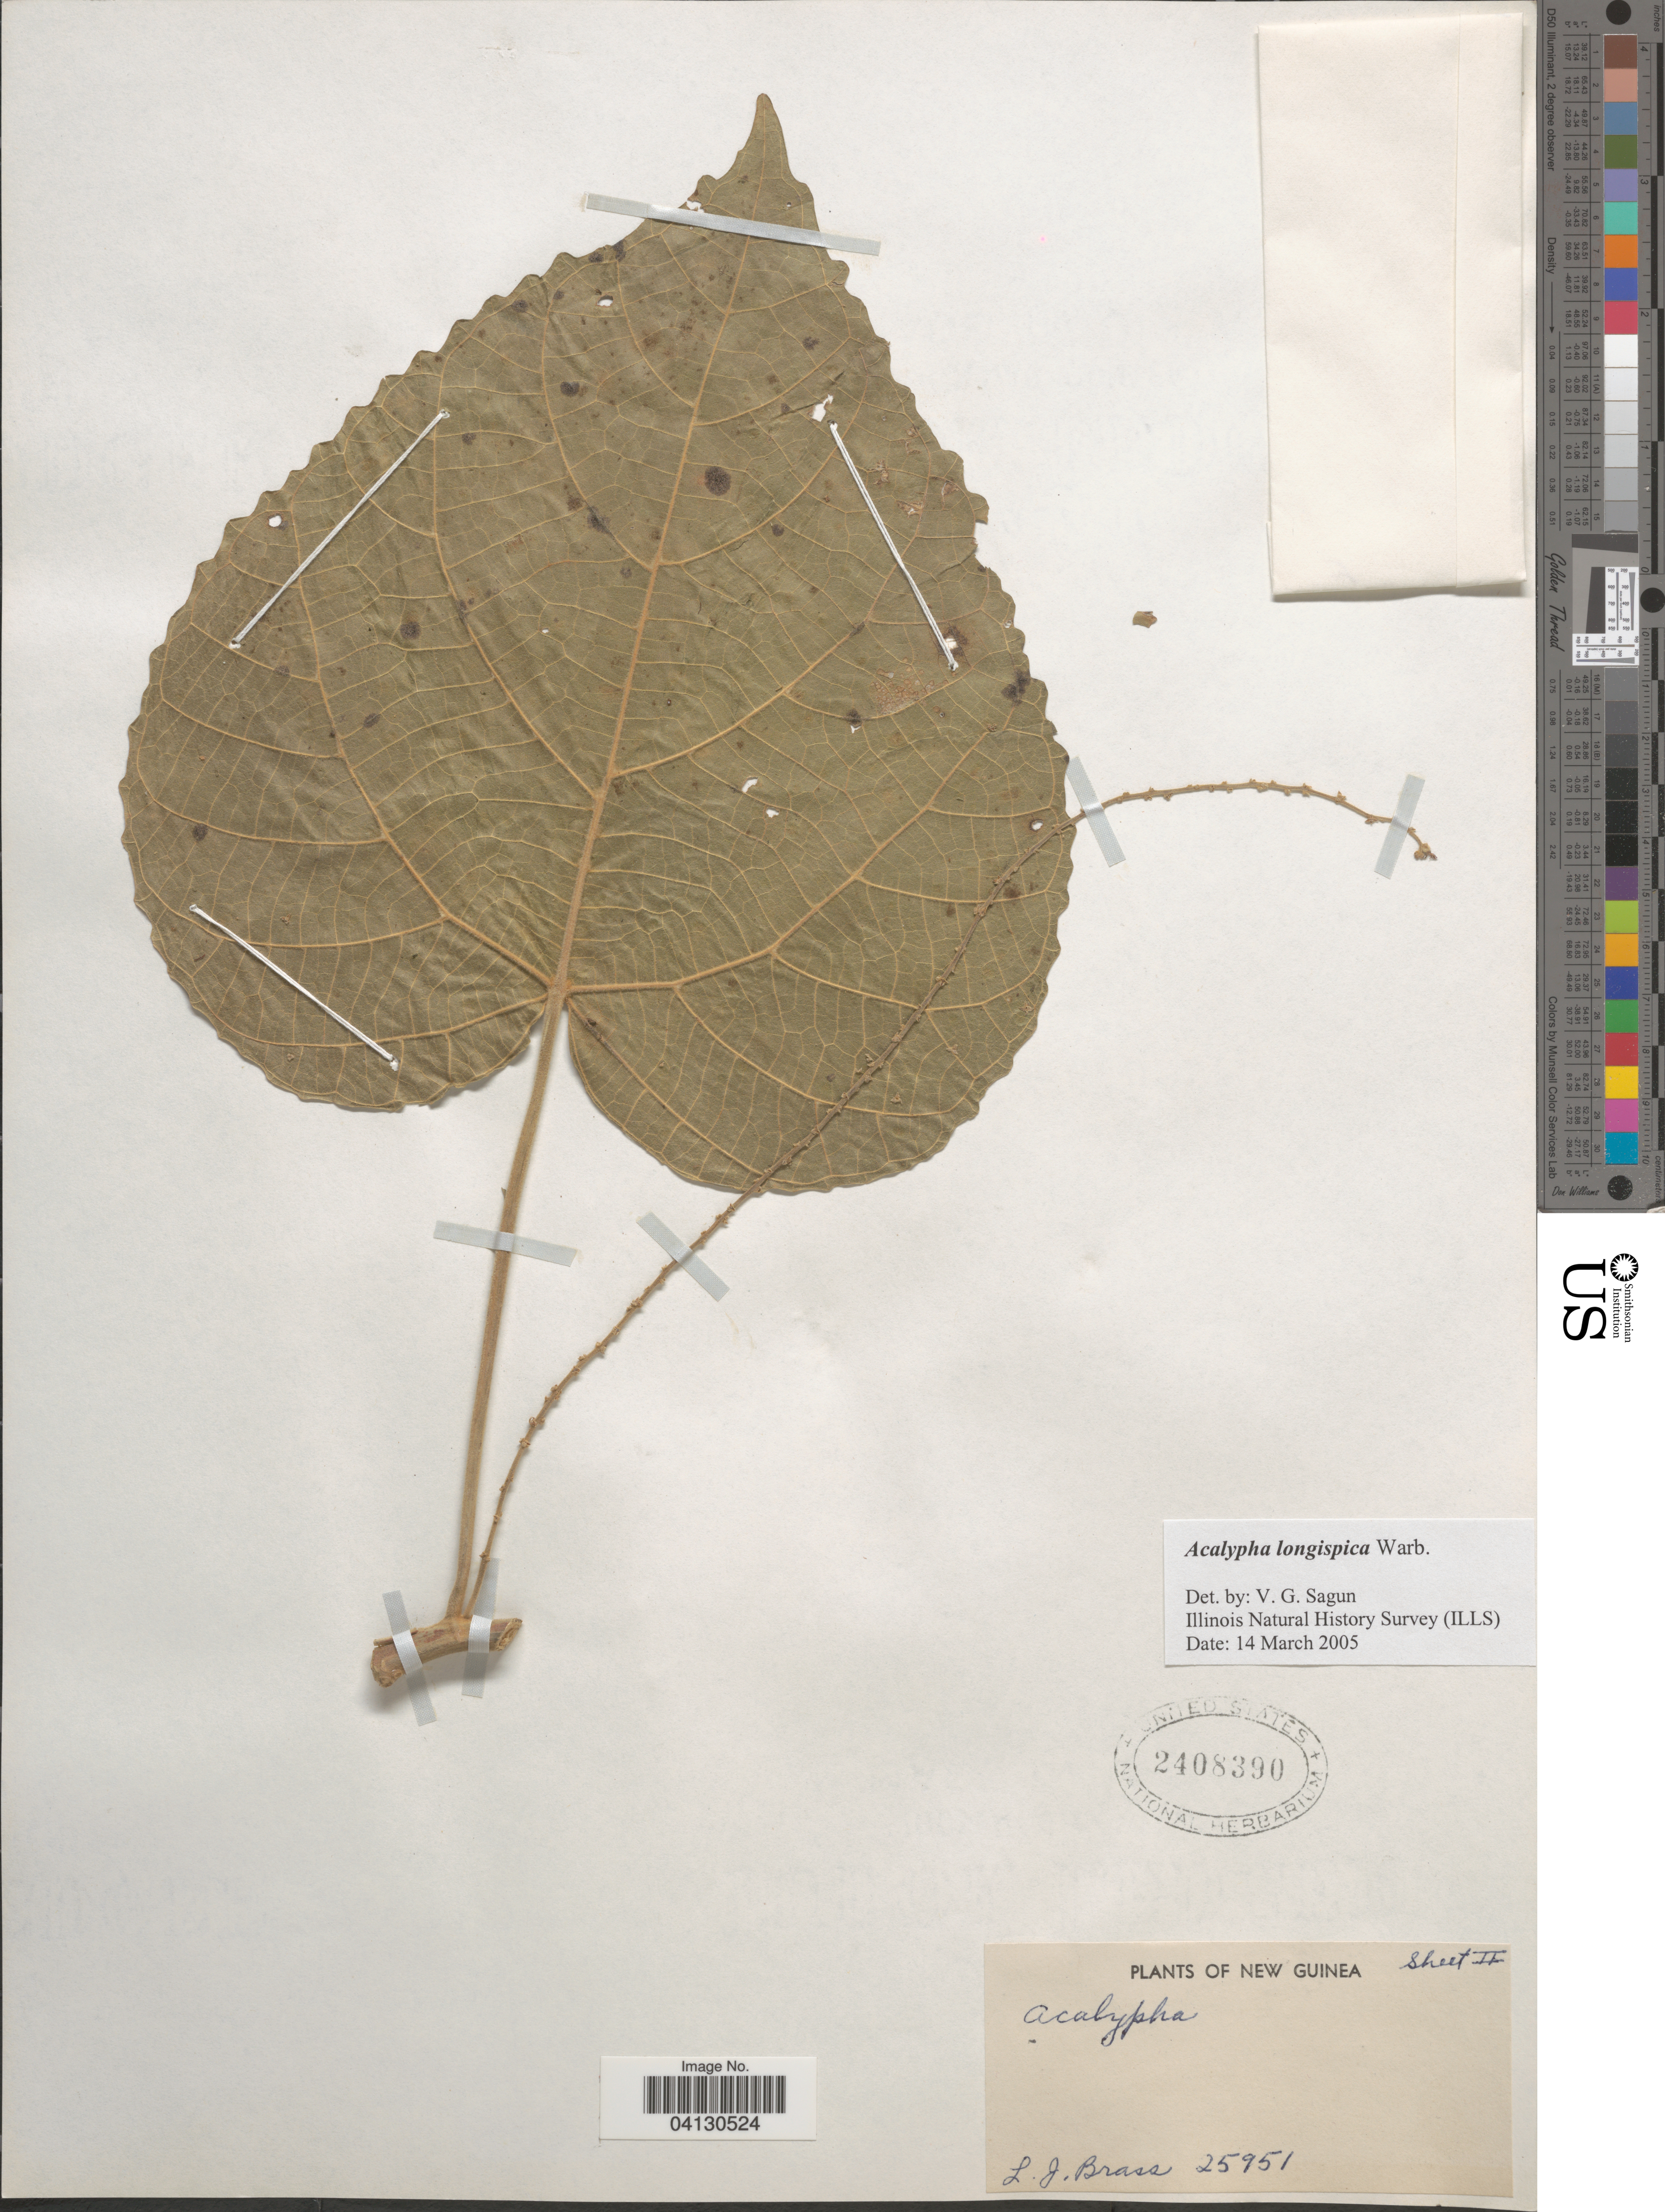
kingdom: Plantae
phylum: Tracheophyta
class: Magnoliopsida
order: Malpighiales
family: Euphorbiaceae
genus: Acalypha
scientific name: Acalypha longispica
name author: Warb.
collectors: L. J. Brass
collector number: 25951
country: Indonesia / Papua New Guinea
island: New Guinea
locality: New Guinea.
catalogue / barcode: US 2408390